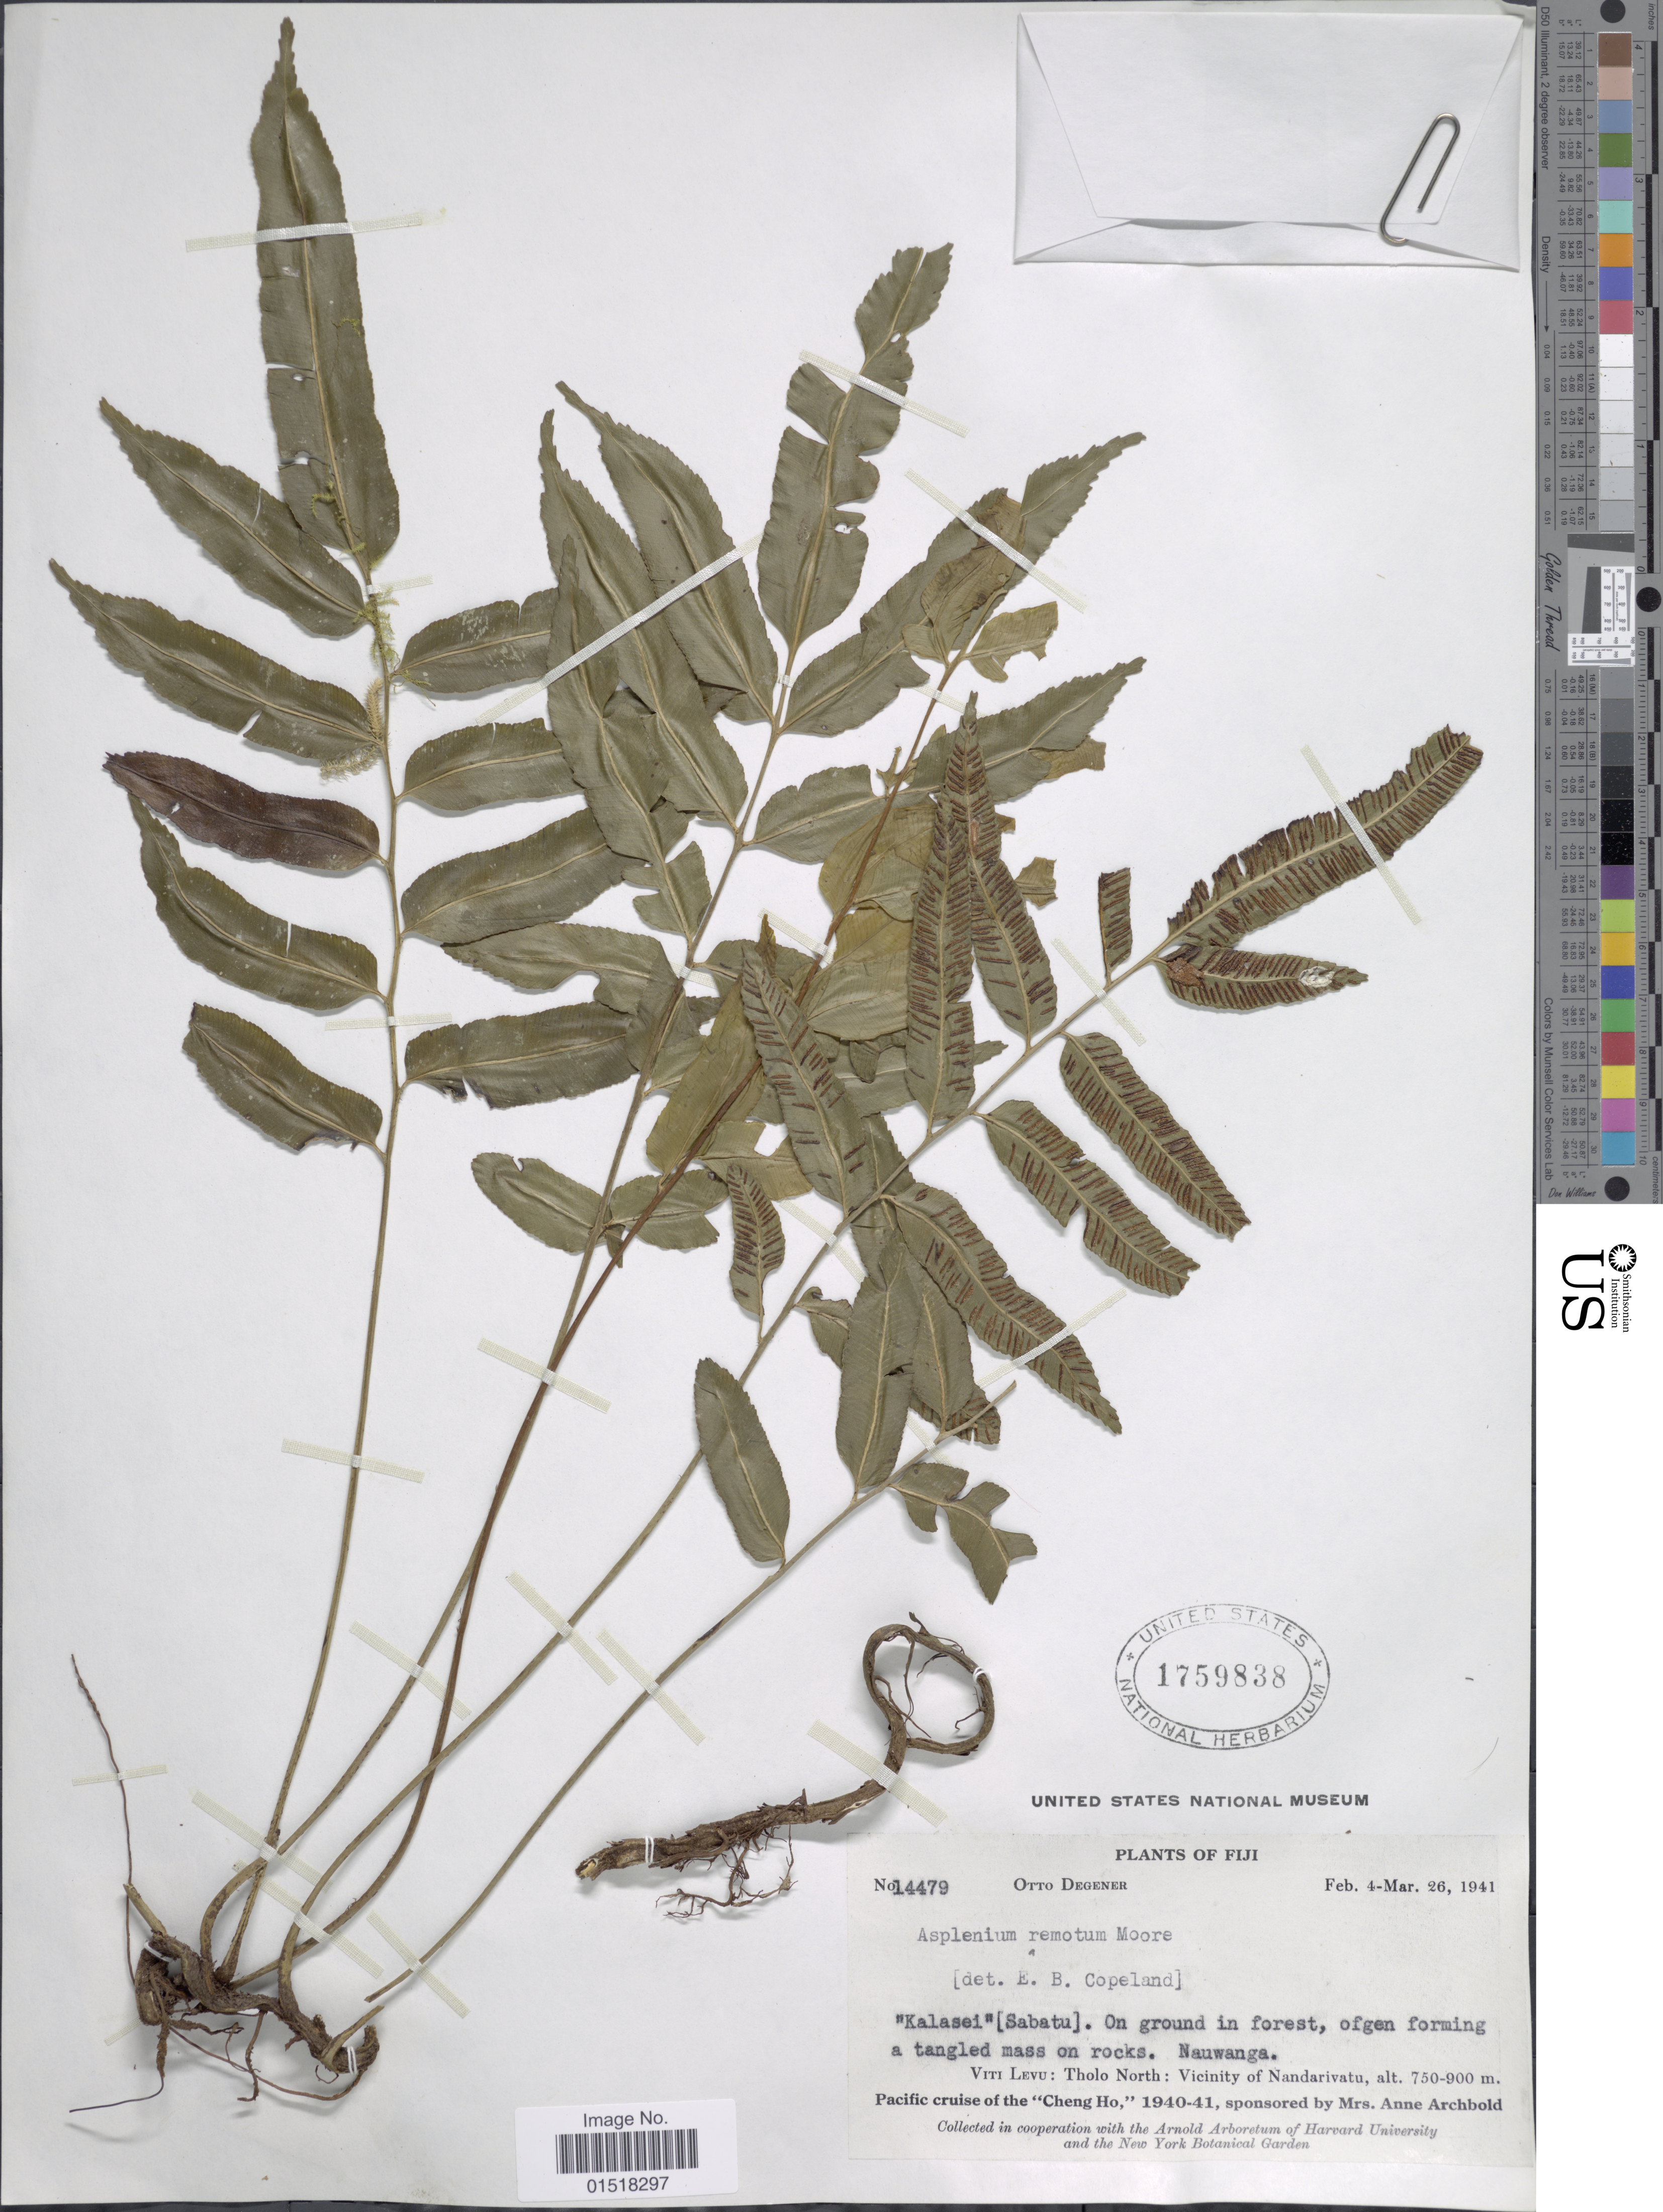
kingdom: Plantae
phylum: Tracheophyta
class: Polypodiopsida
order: Polypodiales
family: Aspleniaceae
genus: Asplenium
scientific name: Asplenium remotum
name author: T. Moore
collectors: O. Degener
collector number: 14479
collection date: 1941-02-04/1941-03-26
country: Fiji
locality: Kalasei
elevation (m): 750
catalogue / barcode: US 1759838